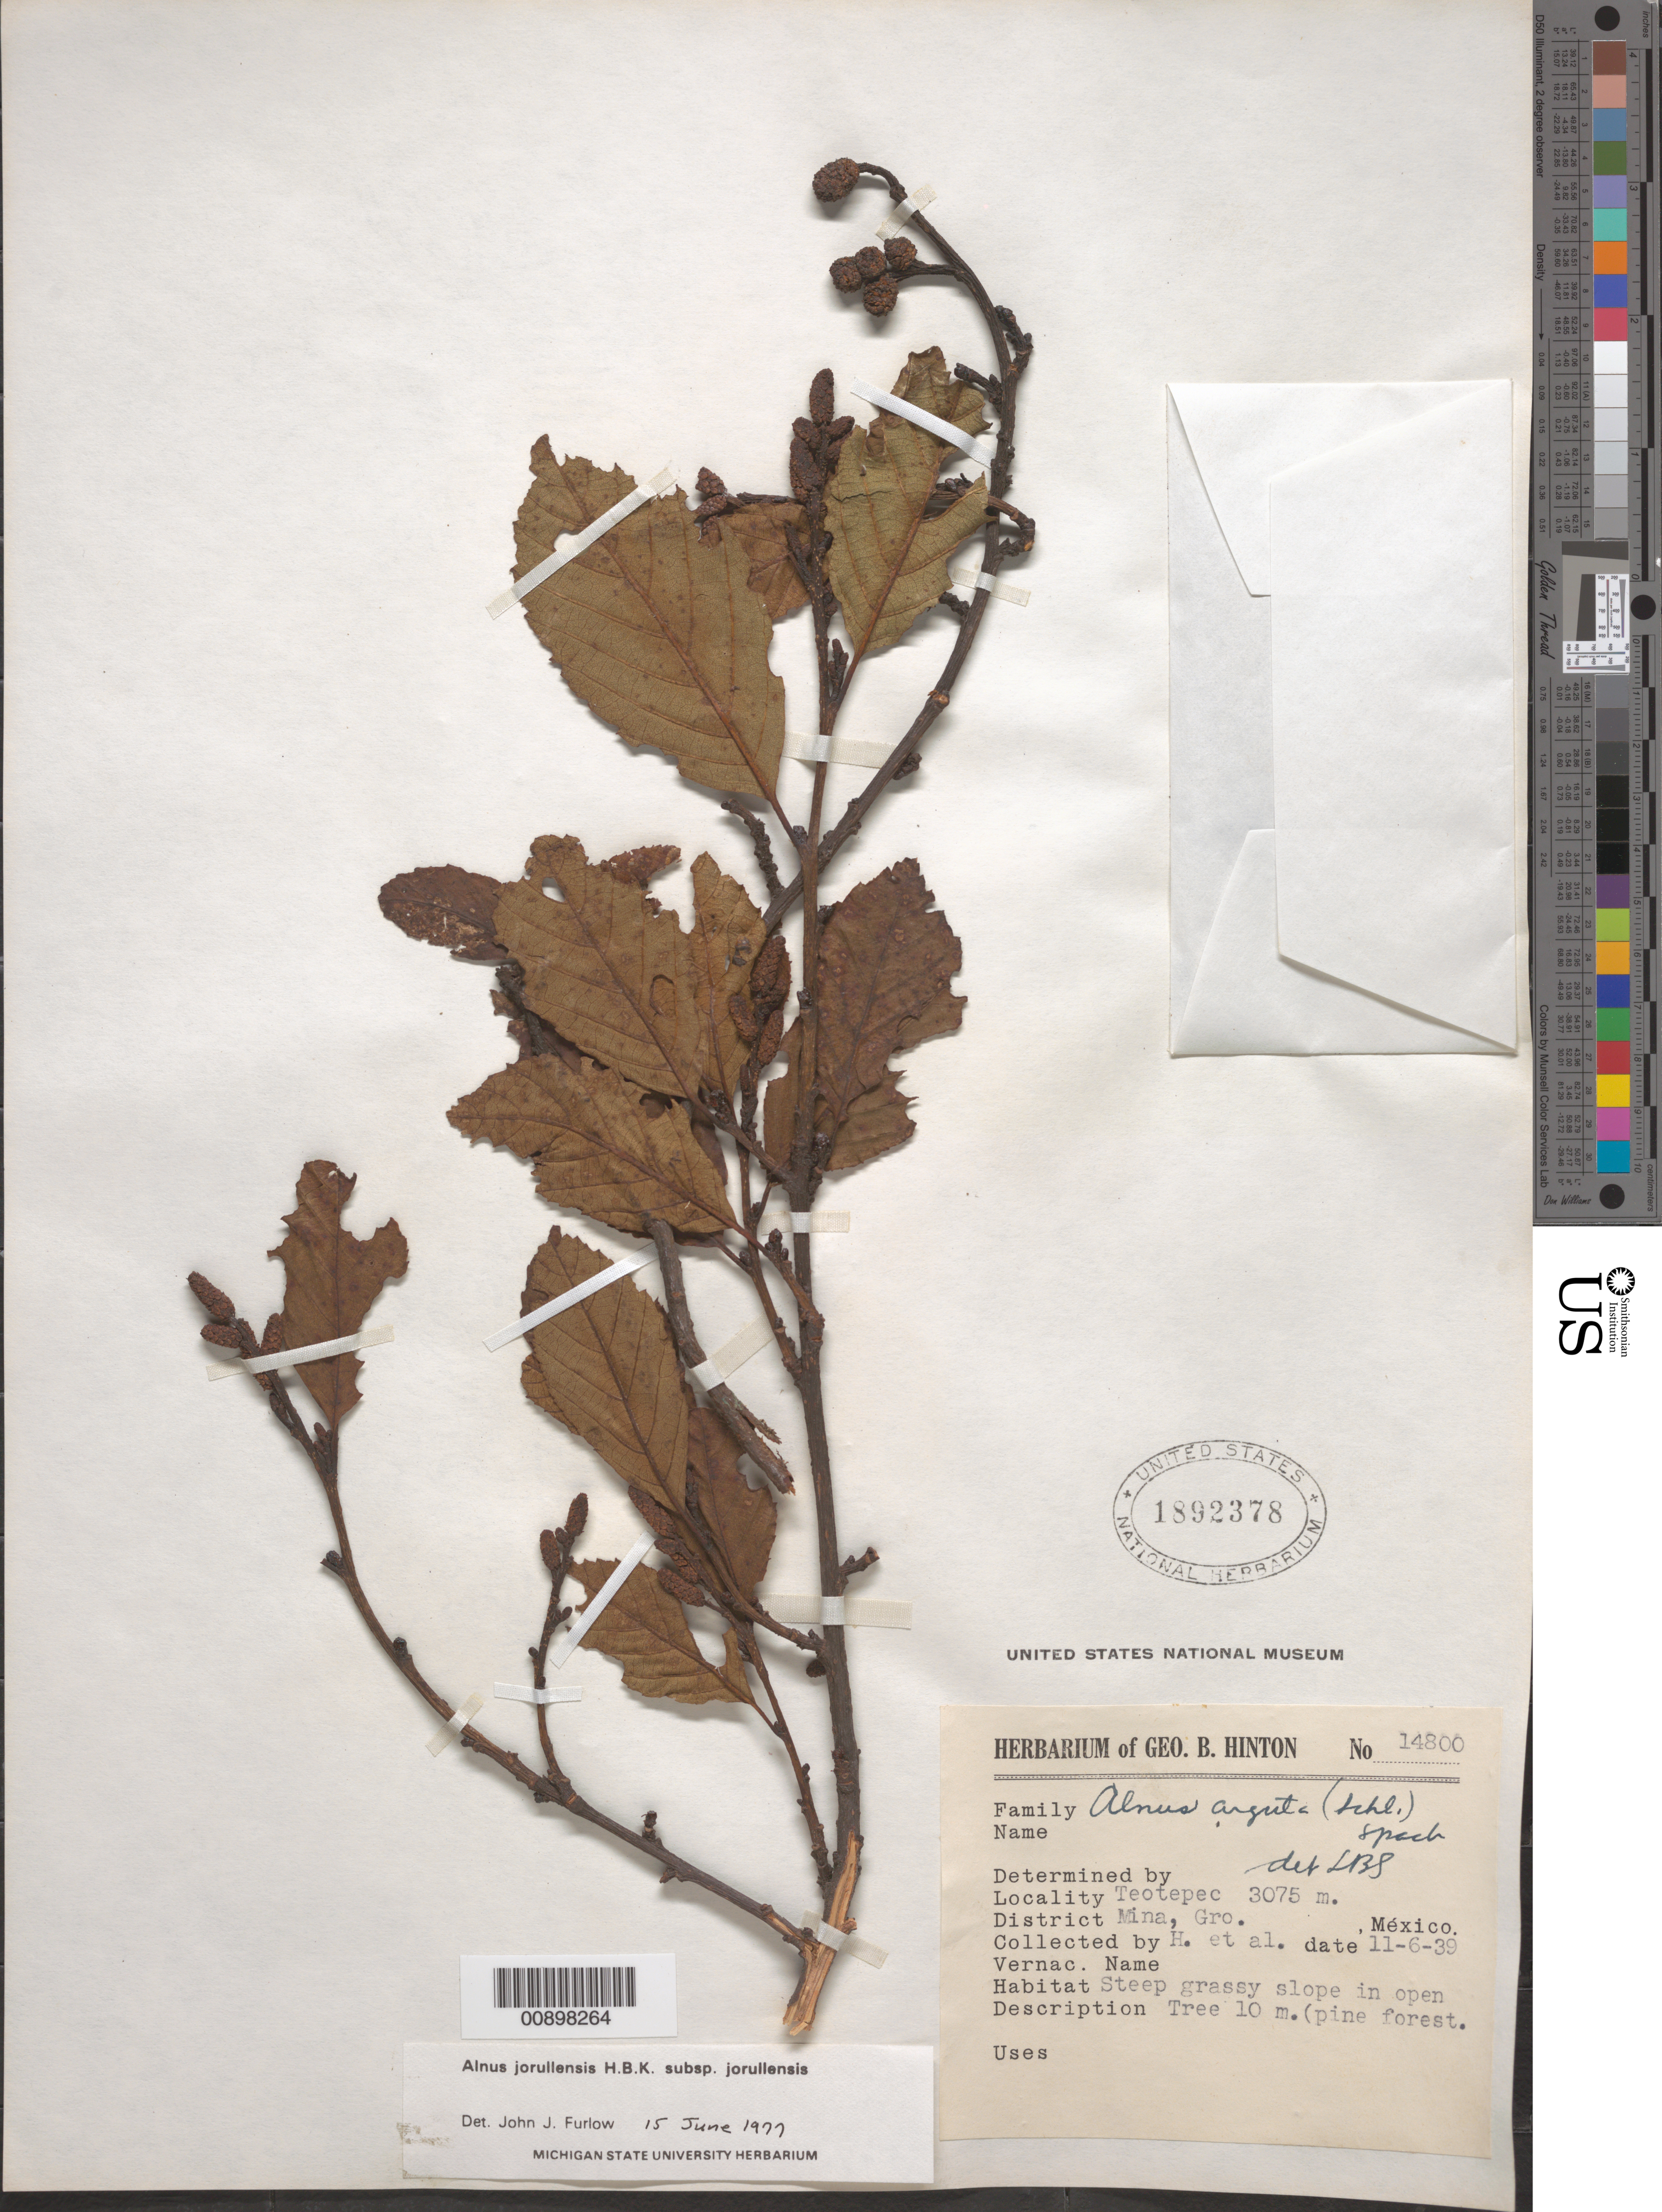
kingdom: Plantae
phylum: Tracheophyta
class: Magnoliopsida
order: Fagales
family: Betulaceae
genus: Alnus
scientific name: Alnus jorullensis subsp. jorullensis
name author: Kunth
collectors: G. B. Hinton & et al.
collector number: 14800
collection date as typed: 06 Nov 1939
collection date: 1939-11-06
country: Mexico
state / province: Guerrero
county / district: Mina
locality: Teotepec, District Mina, Guerrero.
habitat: Steep grassy slope in open pine forest.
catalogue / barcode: US 1892378